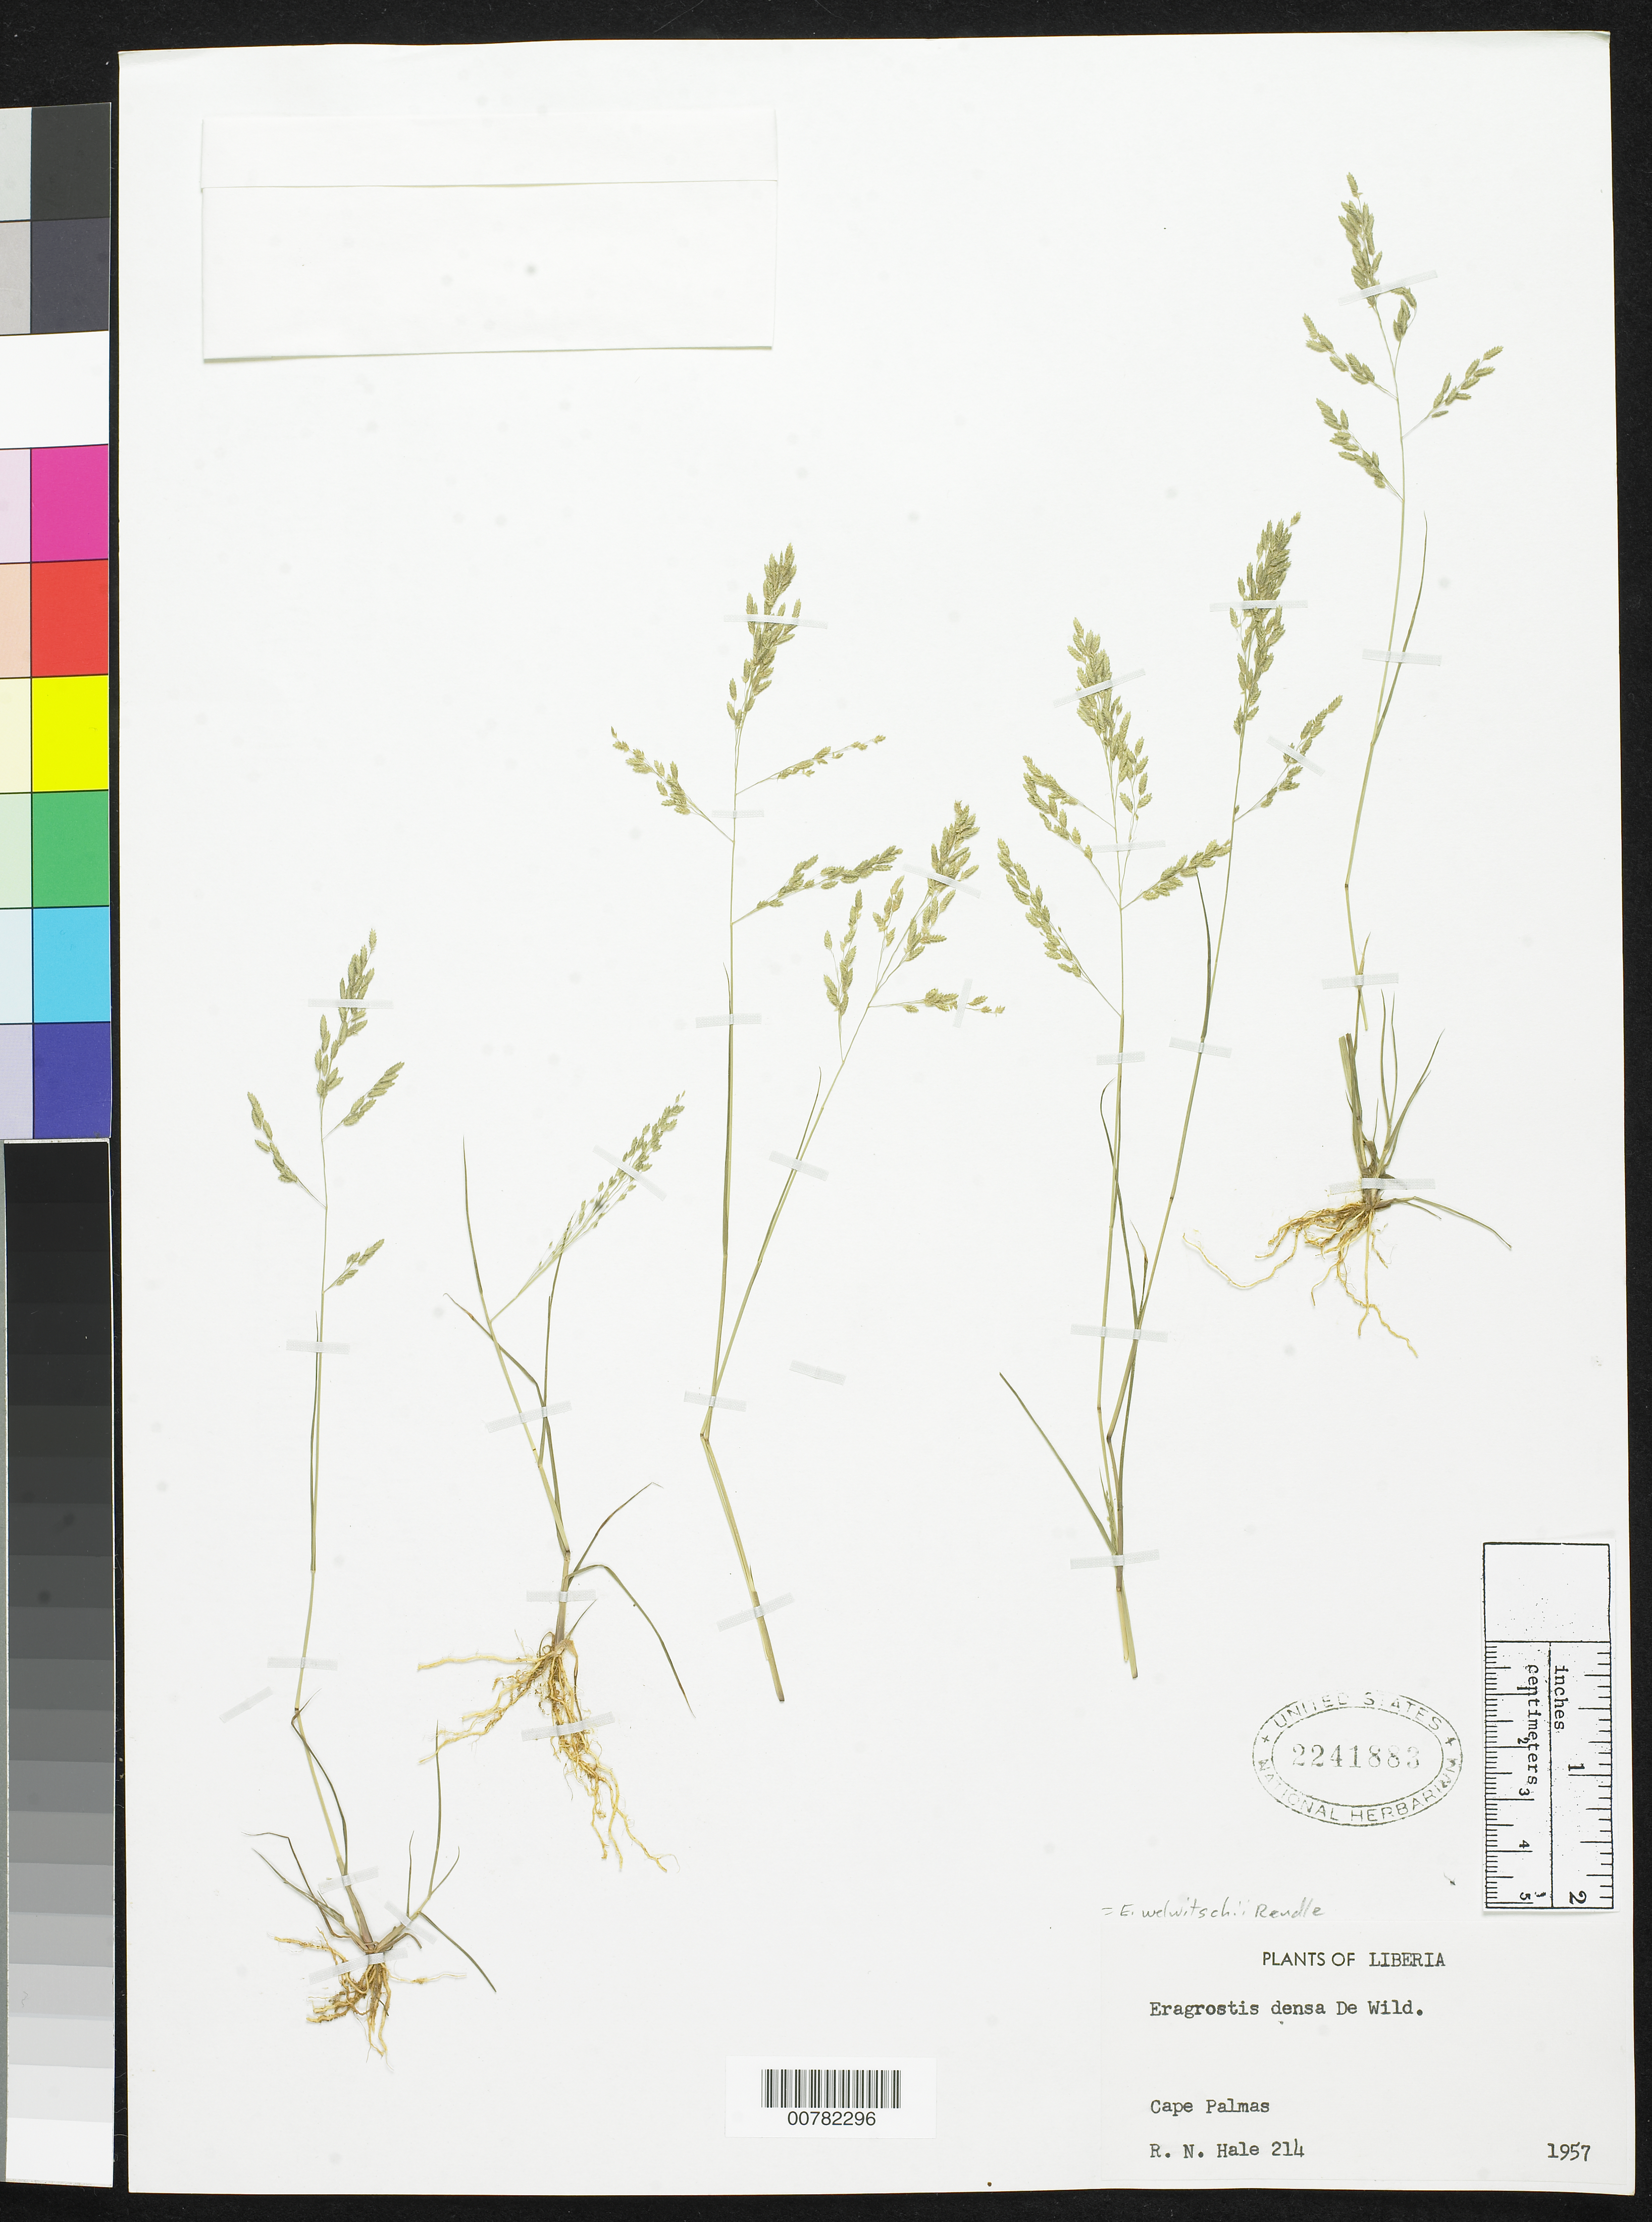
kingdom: Plantae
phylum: Tracheophyta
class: Liliopsida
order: Poales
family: Poaceae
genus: Eragrostis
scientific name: Eragrostis welwitschii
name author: Rendle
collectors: R. N. Hale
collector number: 214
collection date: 1957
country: Liberia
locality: Cape Palmas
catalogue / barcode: US 2241883